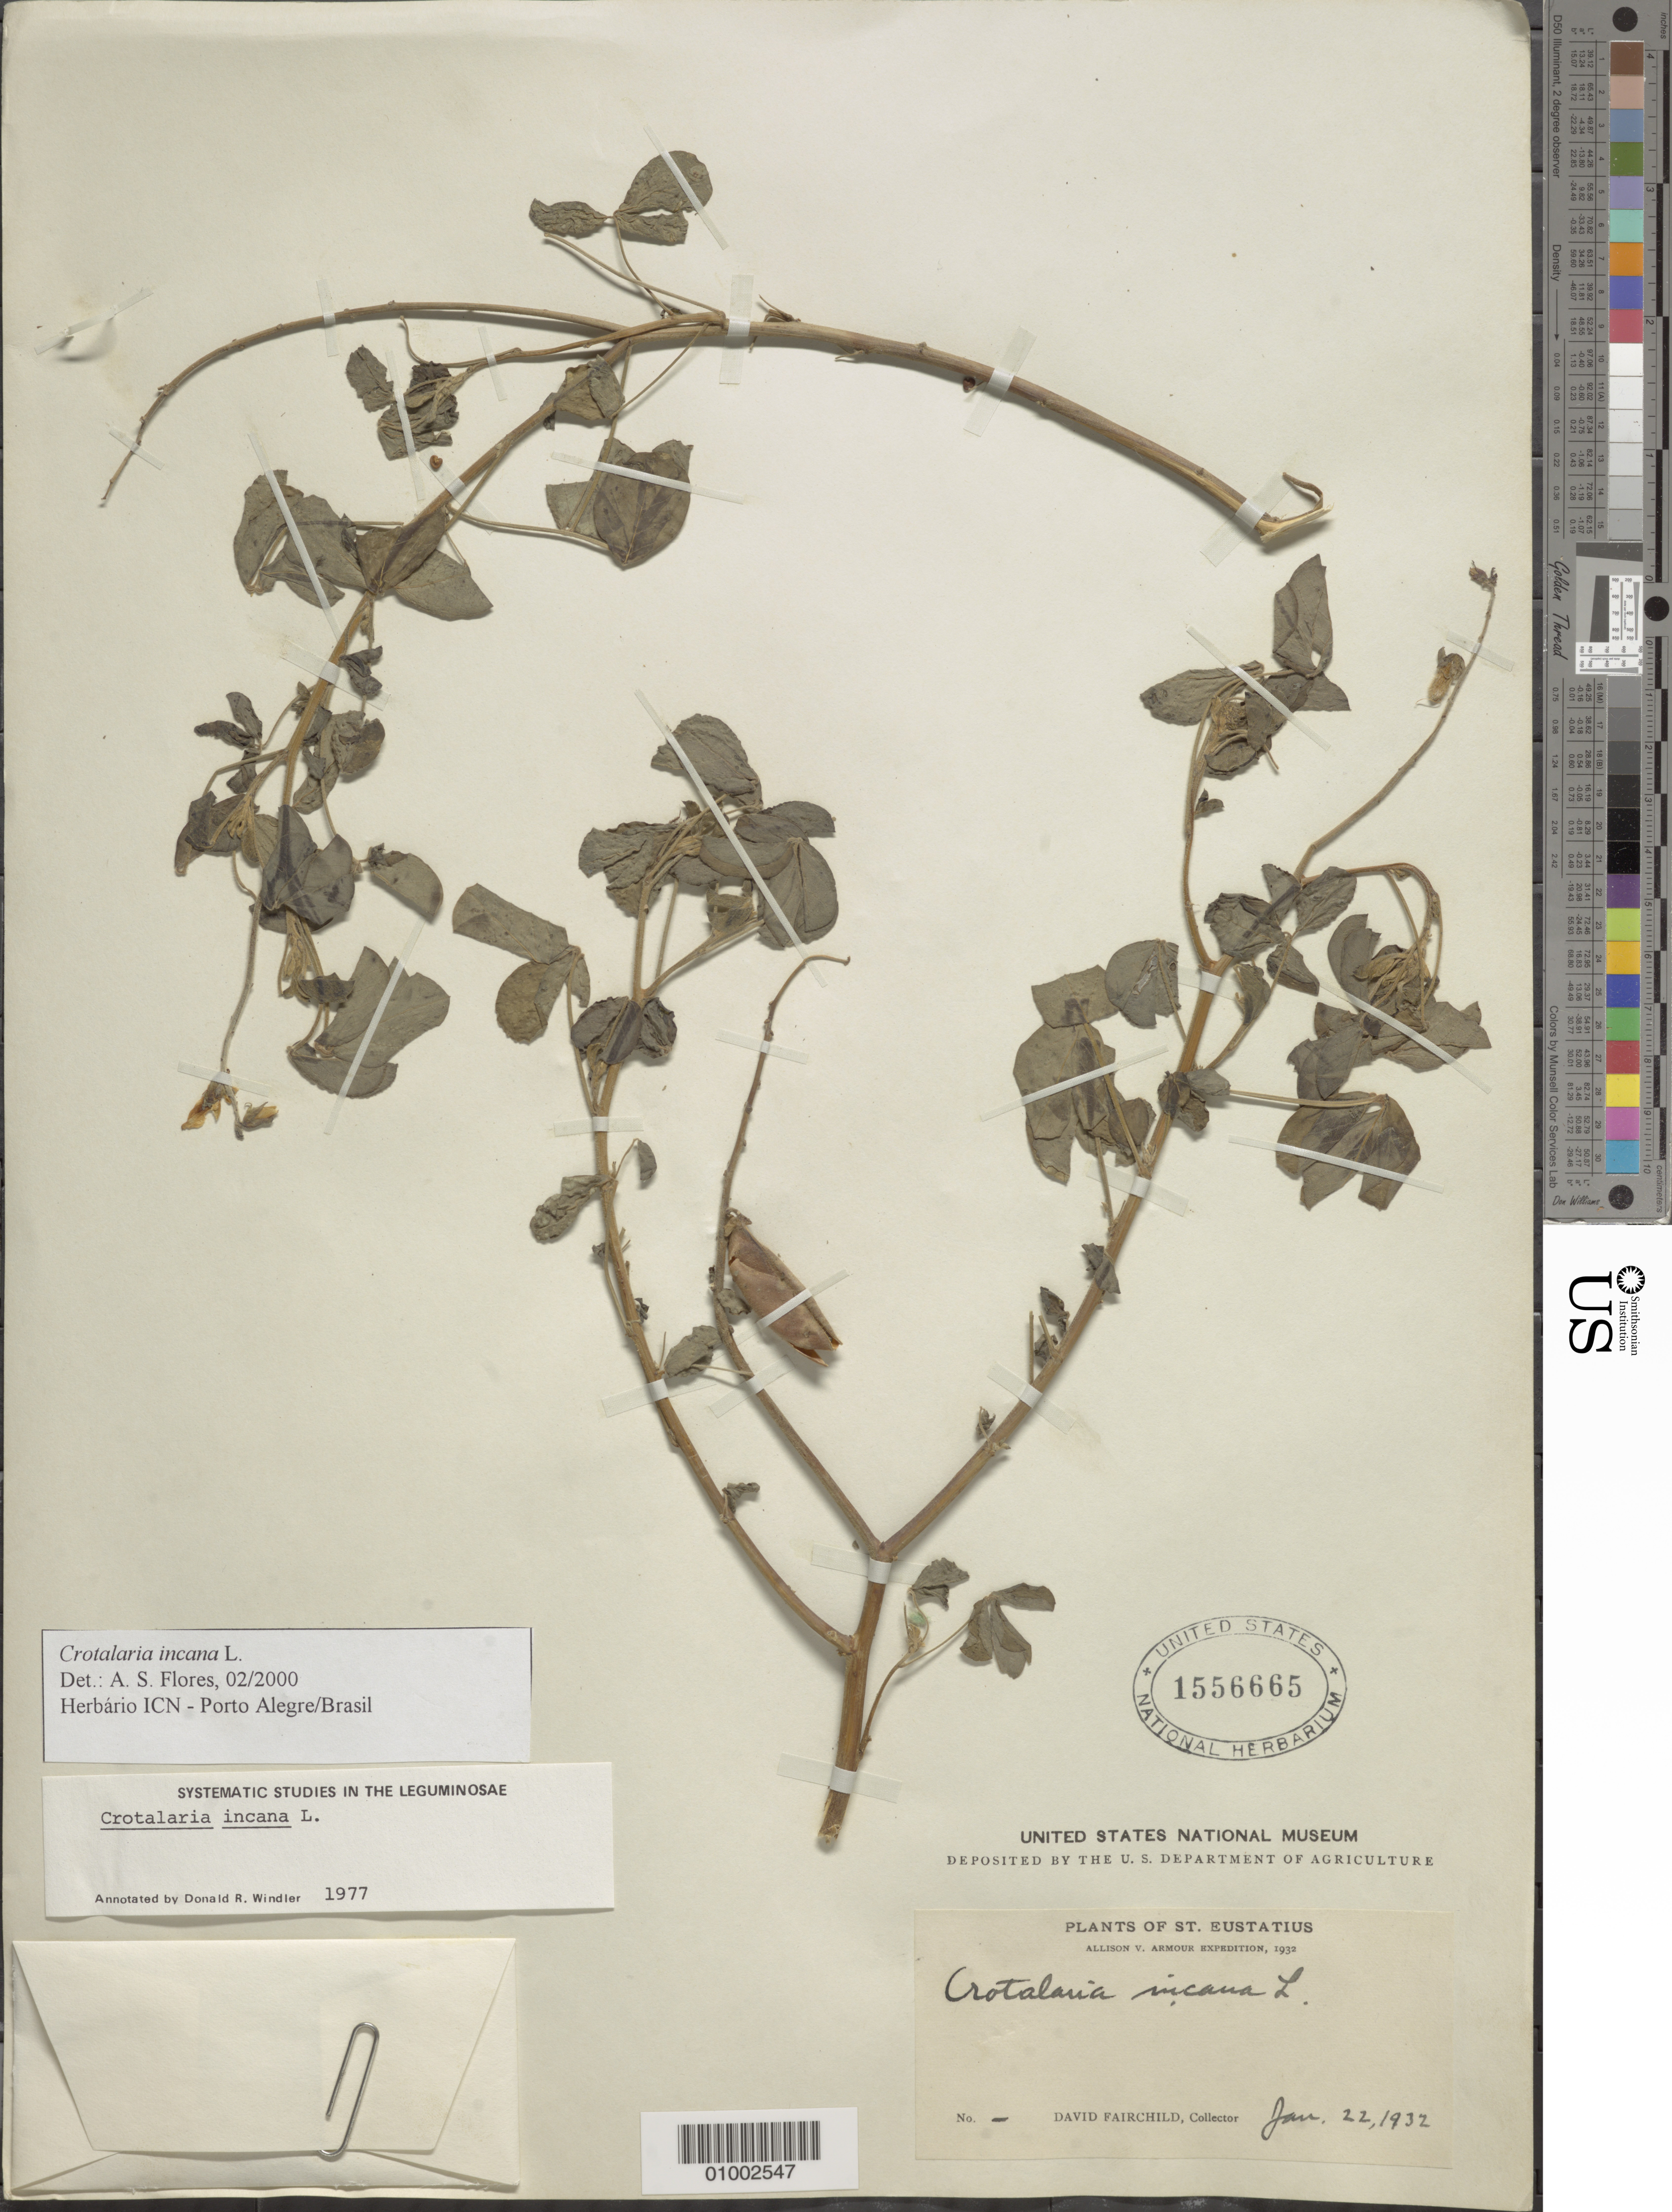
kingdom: Plantae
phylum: Tracheophyta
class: Magnoliopsida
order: Fabales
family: Fabaceae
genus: Crotalaria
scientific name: Crotalaria incana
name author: L.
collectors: D. Fairchild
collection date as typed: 22 Jan 1932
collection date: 1932-01-22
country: Netherlands Antilles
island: Sint Eustatius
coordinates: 0 N, 0 E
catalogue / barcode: US 1556665